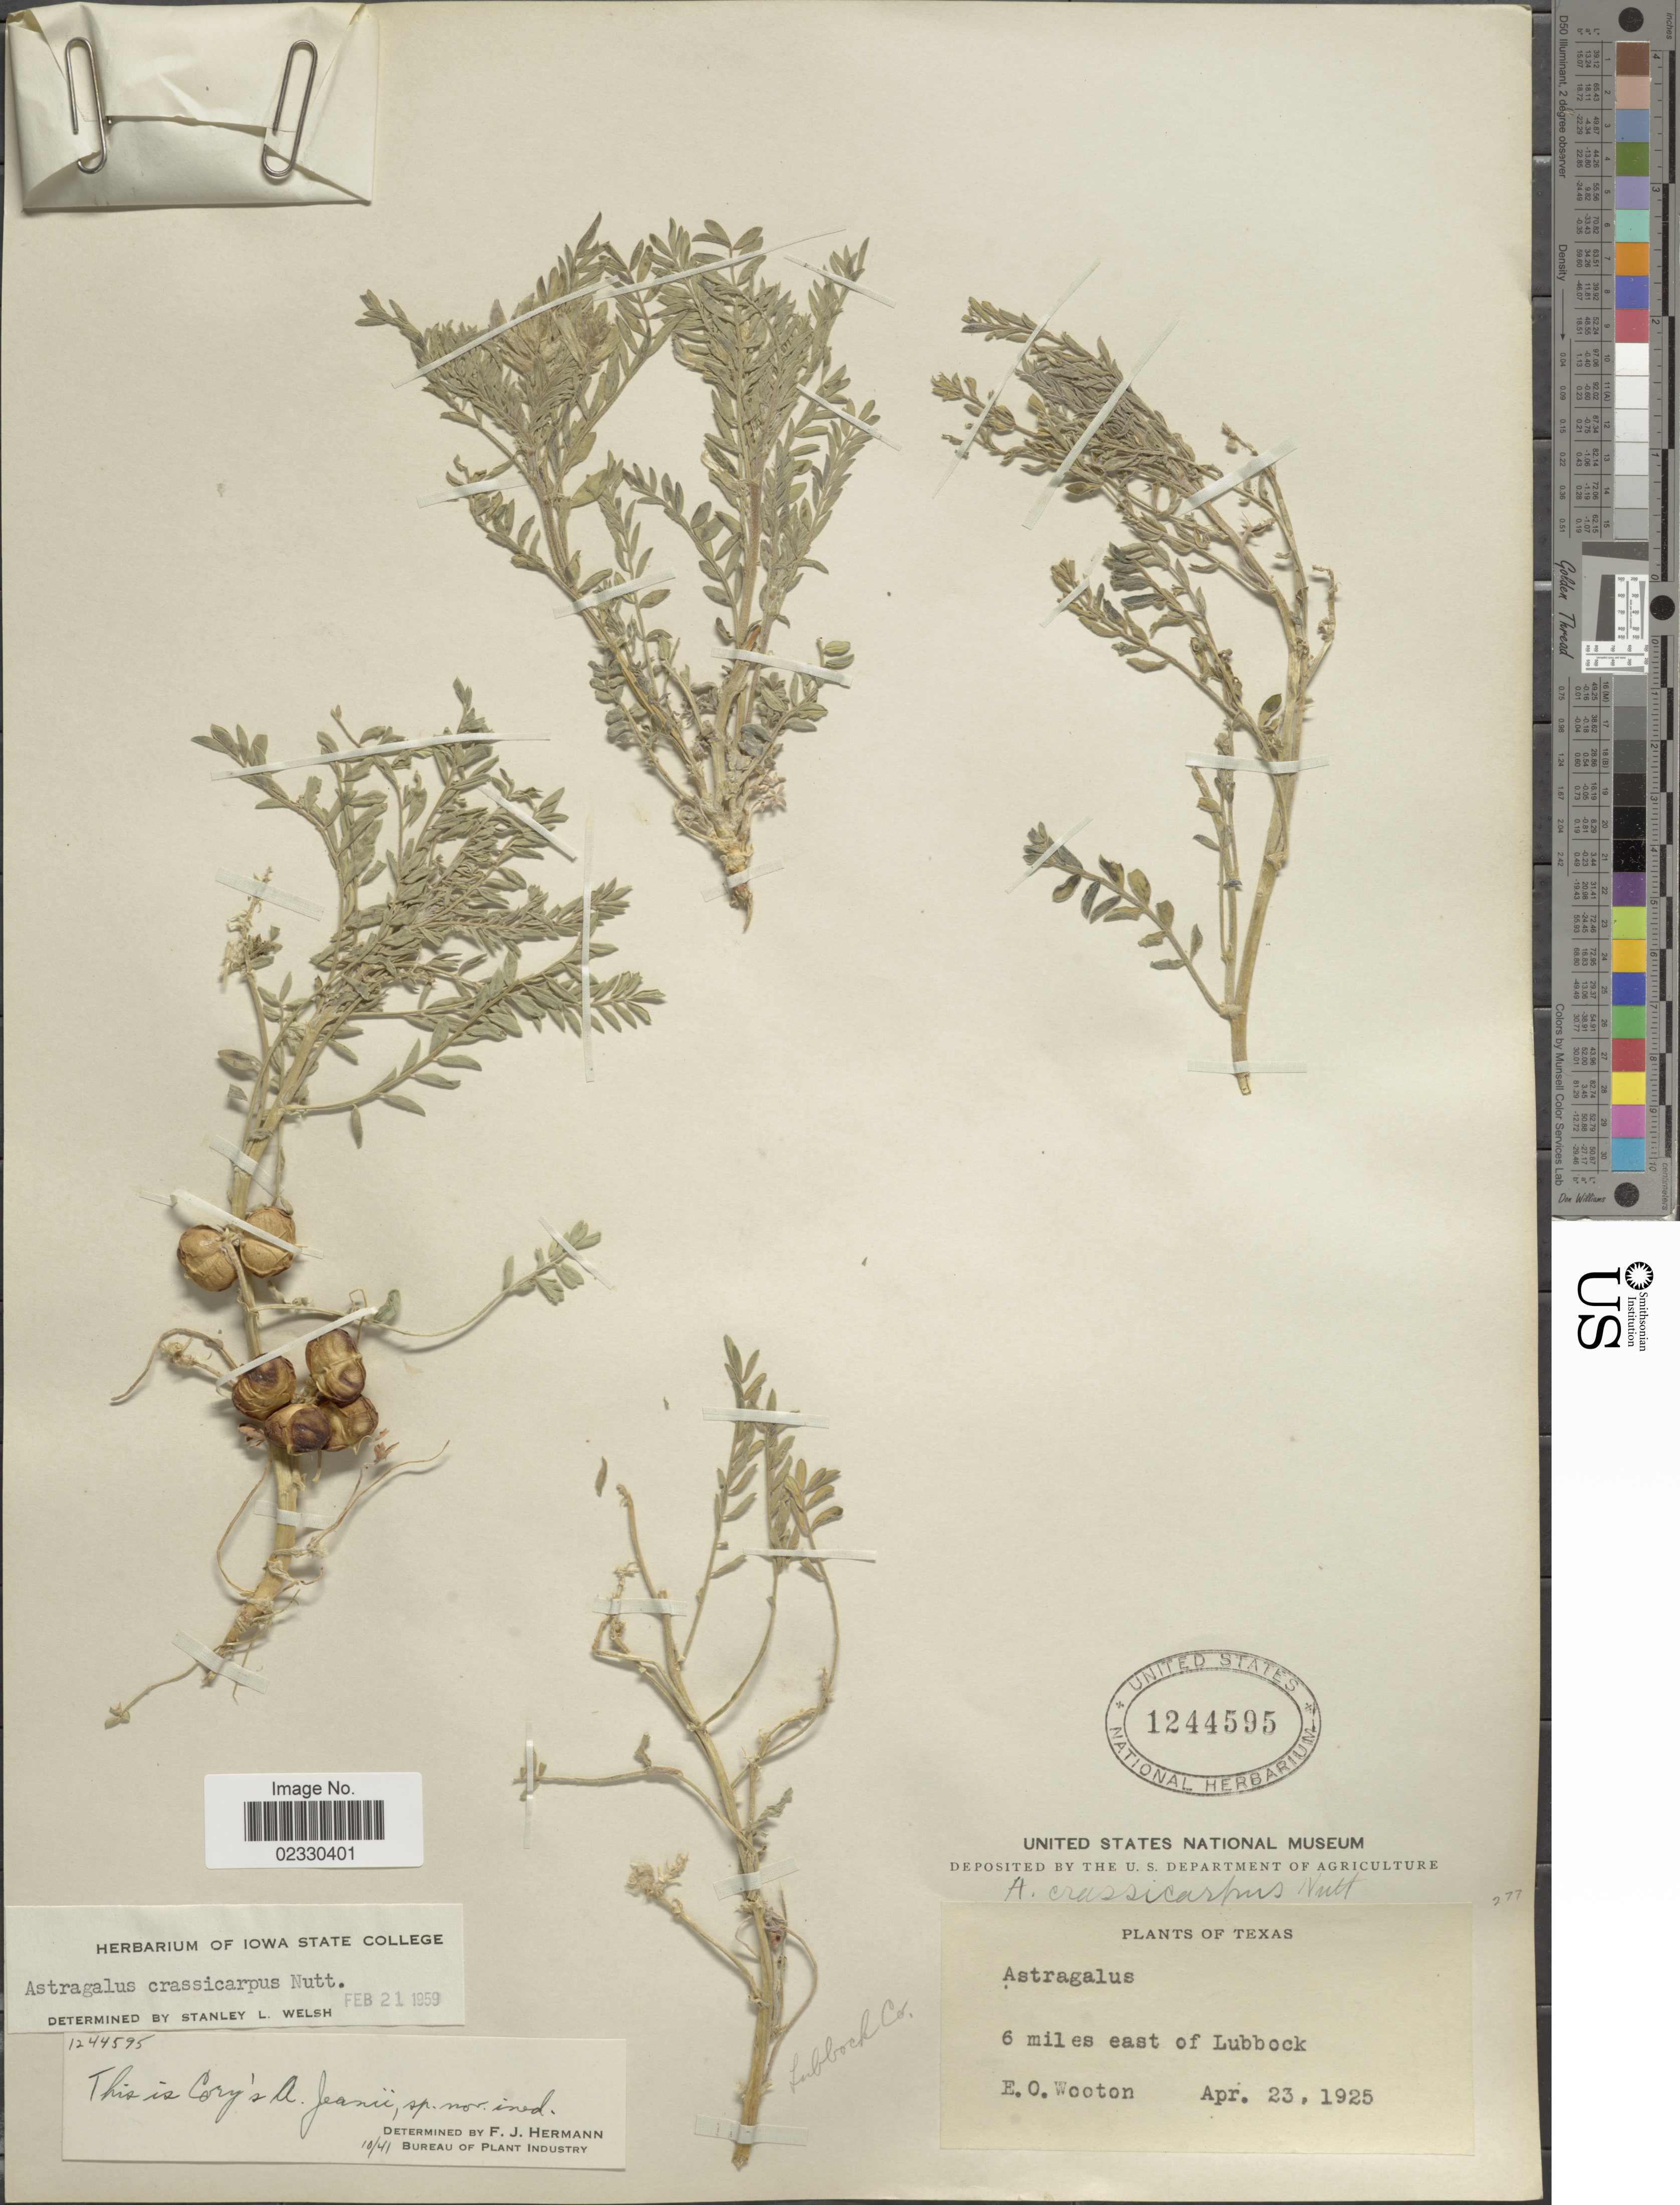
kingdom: Plantae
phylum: Tracheophyta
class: Magnoliopsida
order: Fabales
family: Fabaceae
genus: Astragalus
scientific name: Astragalus crassicarpus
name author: Nutt.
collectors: E. O. Wooton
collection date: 1925-04-23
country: United States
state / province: Texas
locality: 6 miles east of Lubbock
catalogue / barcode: US 1244595